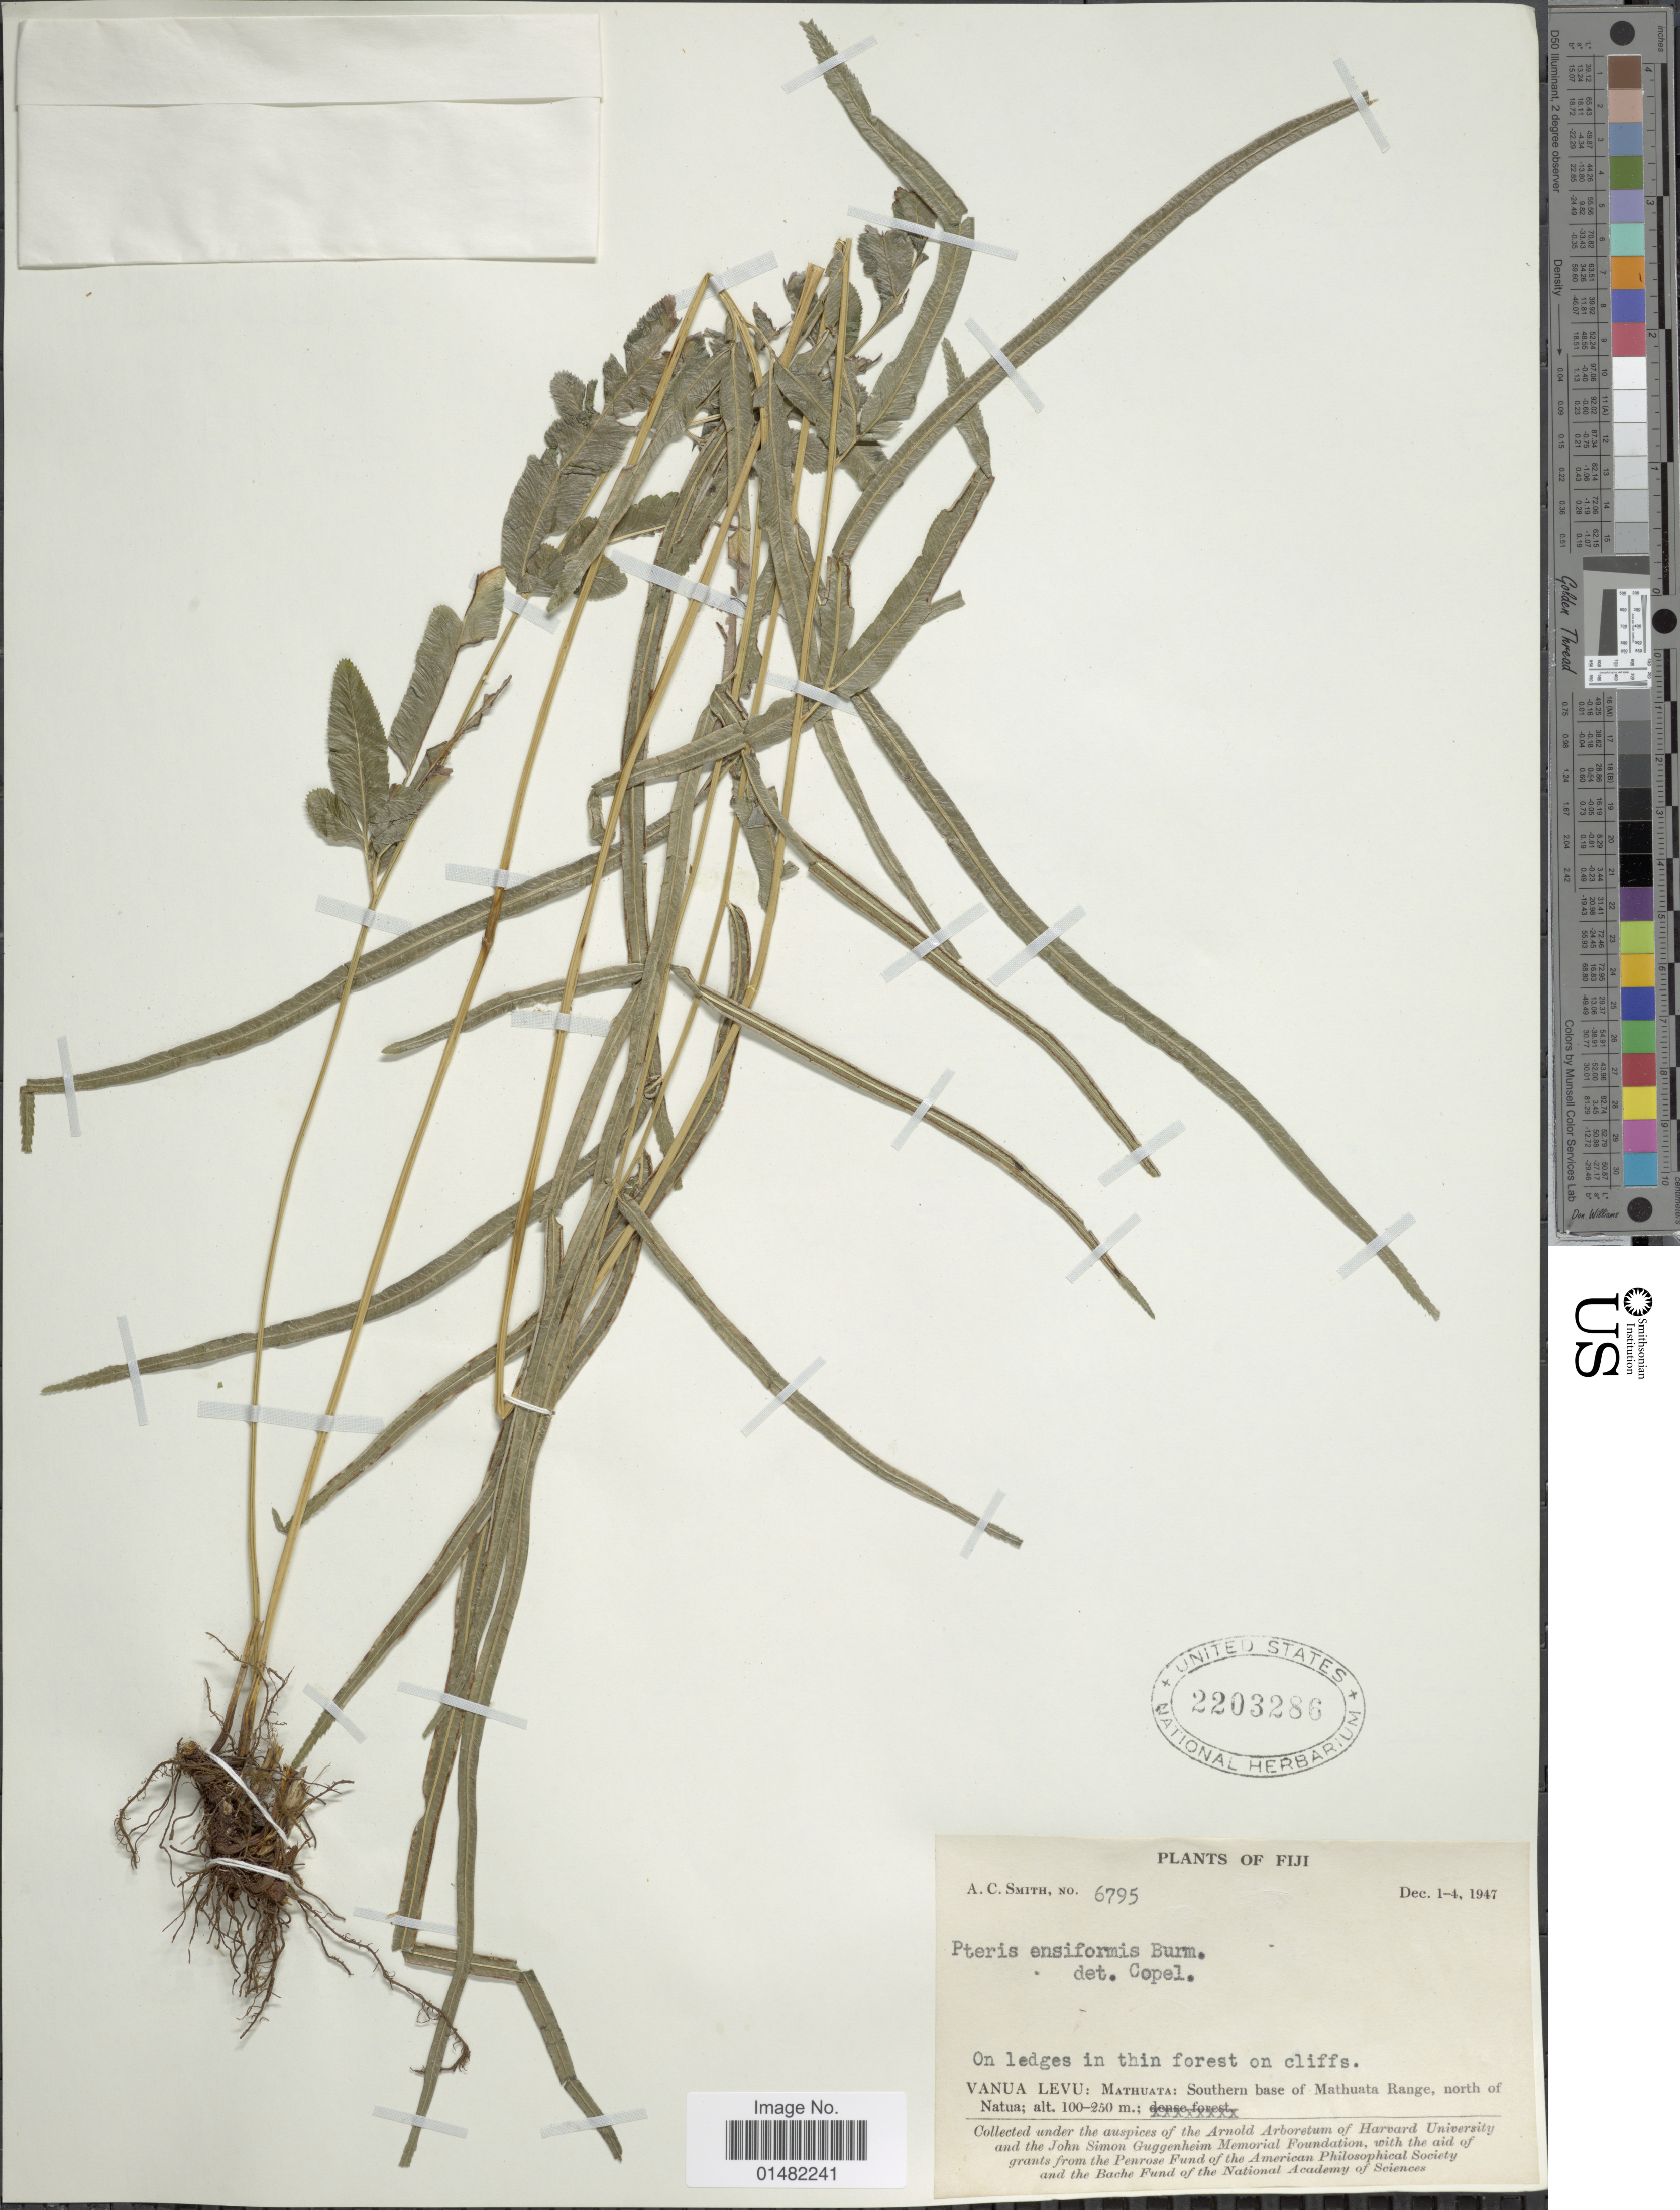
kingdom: Plantae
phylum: Tracheophyta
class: Polypodiopsida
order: Polypodiales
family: Pteridaceae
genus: Pteris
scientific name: Pteris ensiformis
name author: Burm. f.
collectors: A. C. Smith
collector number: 6795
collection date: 1947-12-01/1947-12-04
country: Fiji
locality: Vanua Levu: Mathuata: Southern base of Mathuata Range, north of Natua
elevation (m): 100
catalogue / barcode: US 2203286